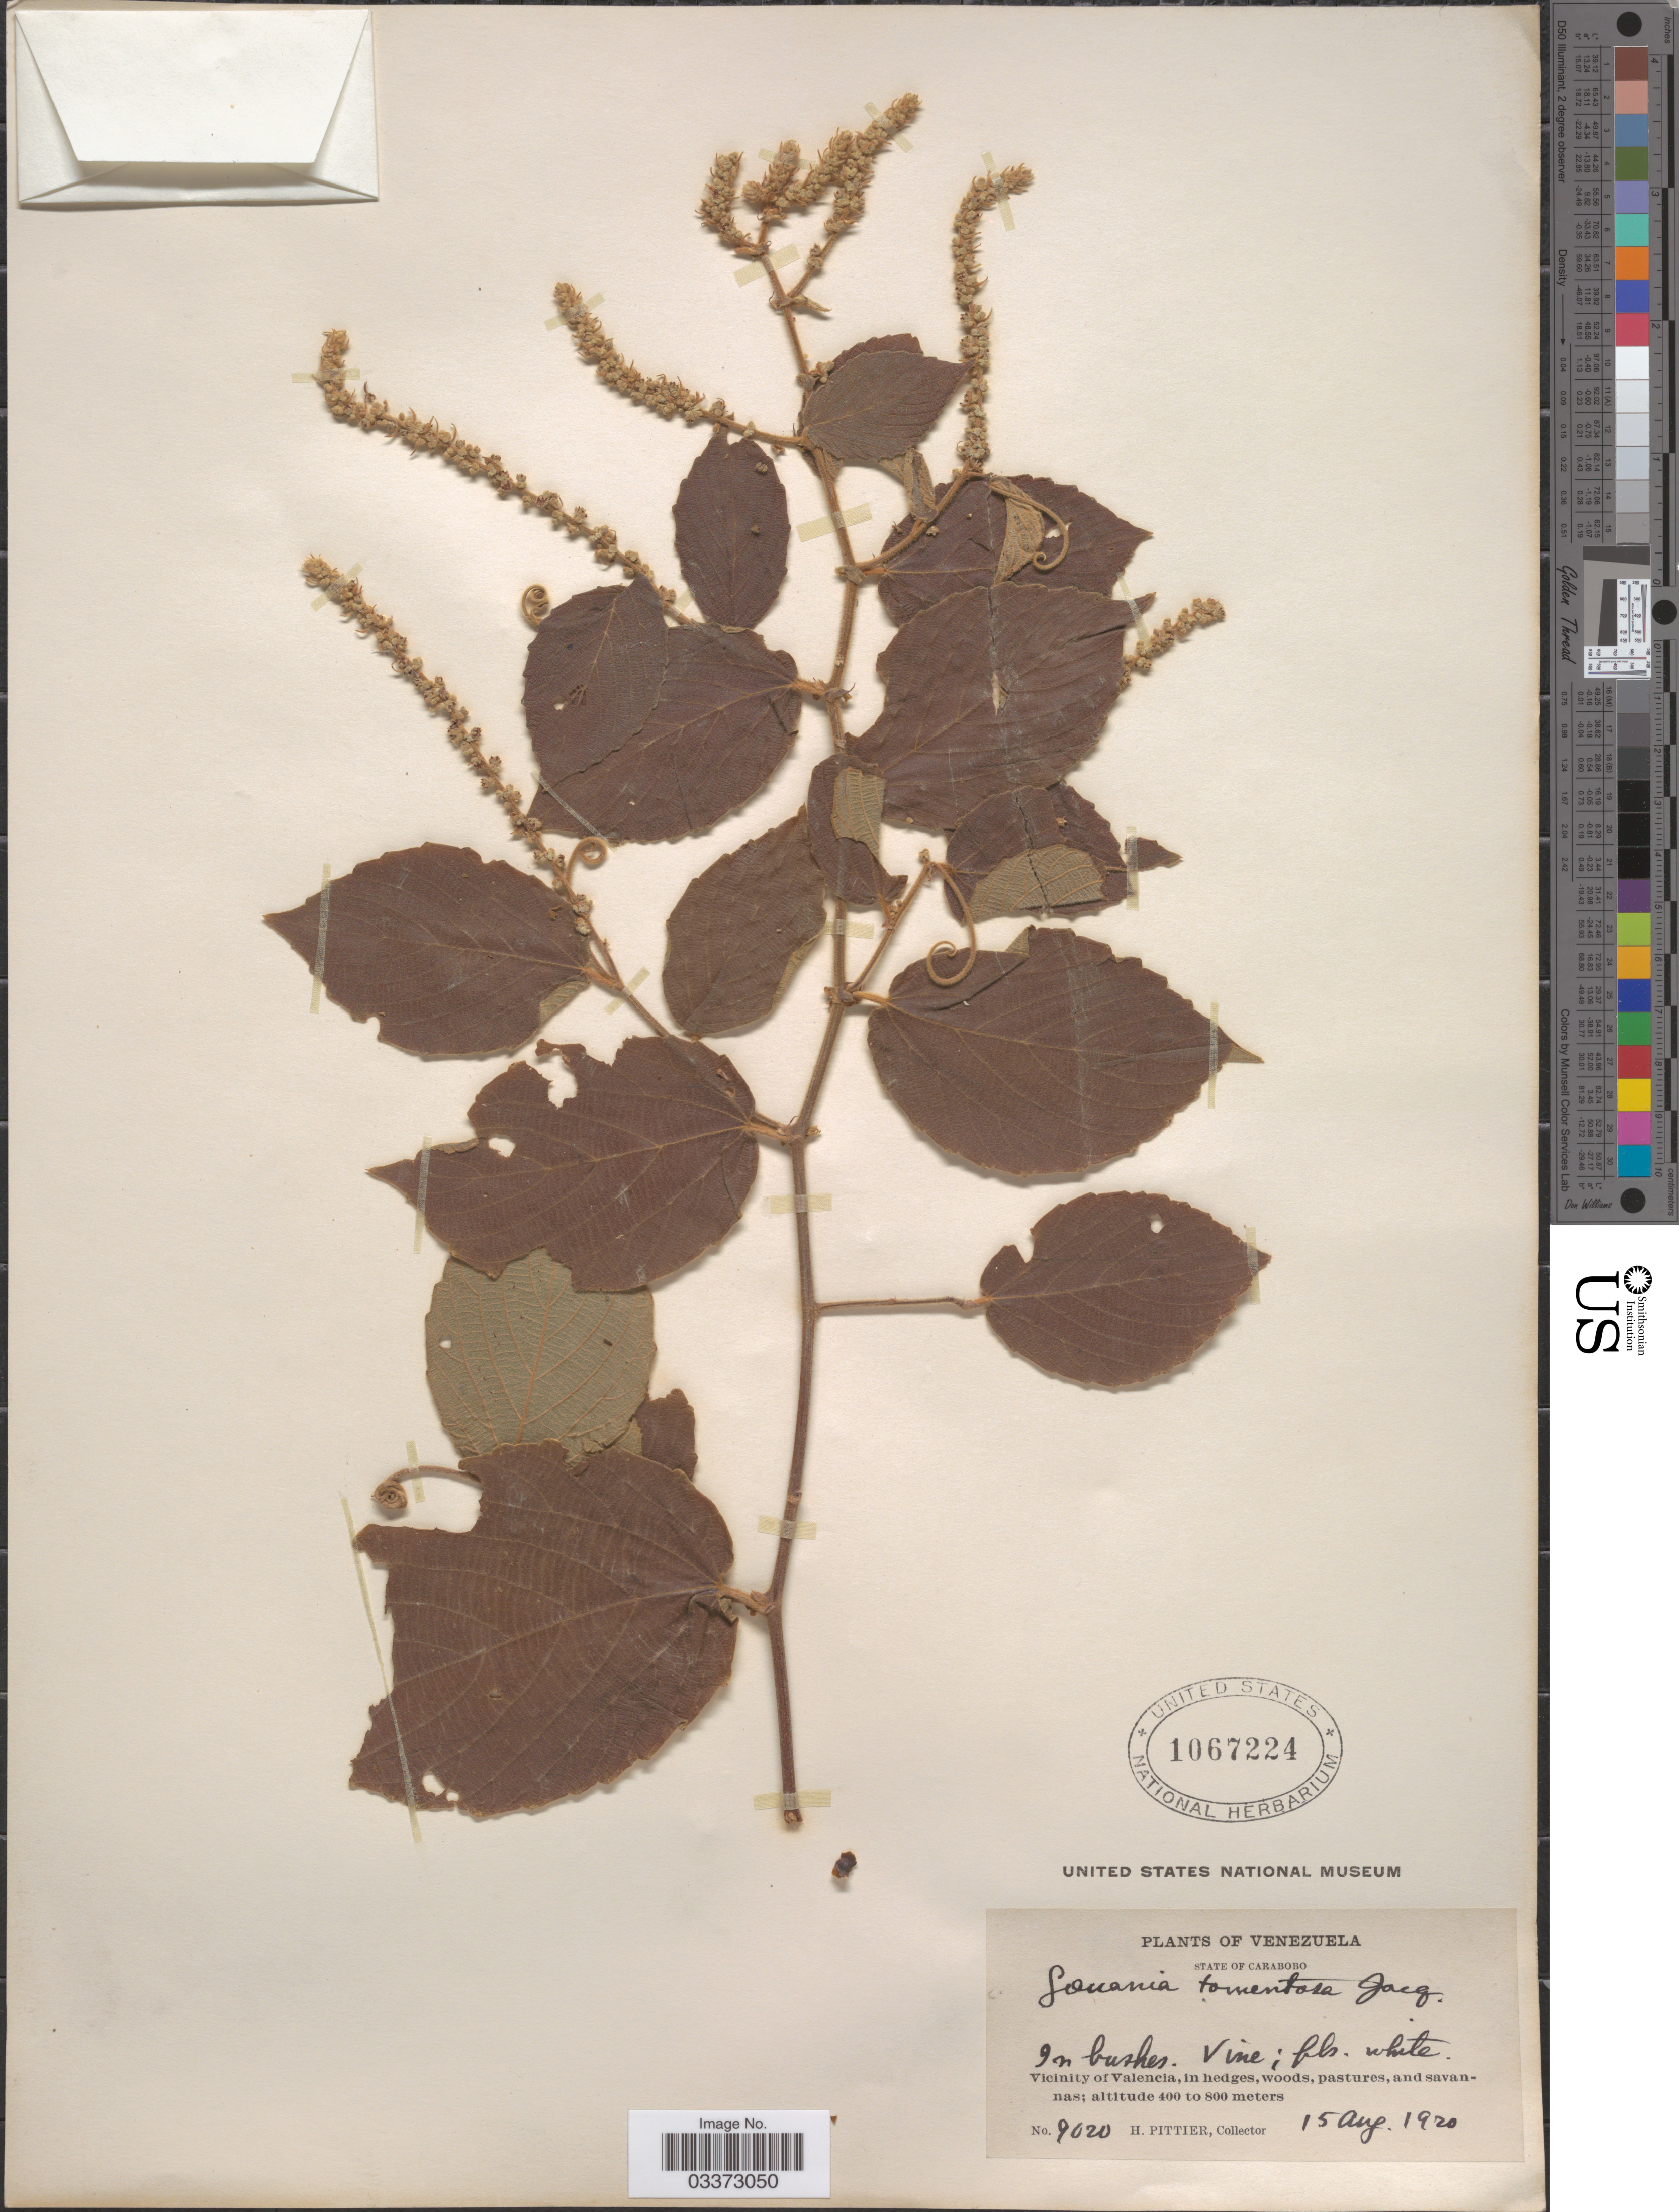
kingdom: Plantae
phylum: Tracheophyta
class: Magnoliopsida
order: Rosales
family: Rhamnaceae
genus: Gouania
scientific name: Gouania velutina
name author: Reissek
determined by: Figueira, Mauricio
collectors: H. F. Pittier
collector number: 9020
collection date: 1920-08-15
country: Venezuela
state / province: Carabobo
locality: Vicinity of Valencia.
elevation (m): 400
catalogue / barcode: US 1067224